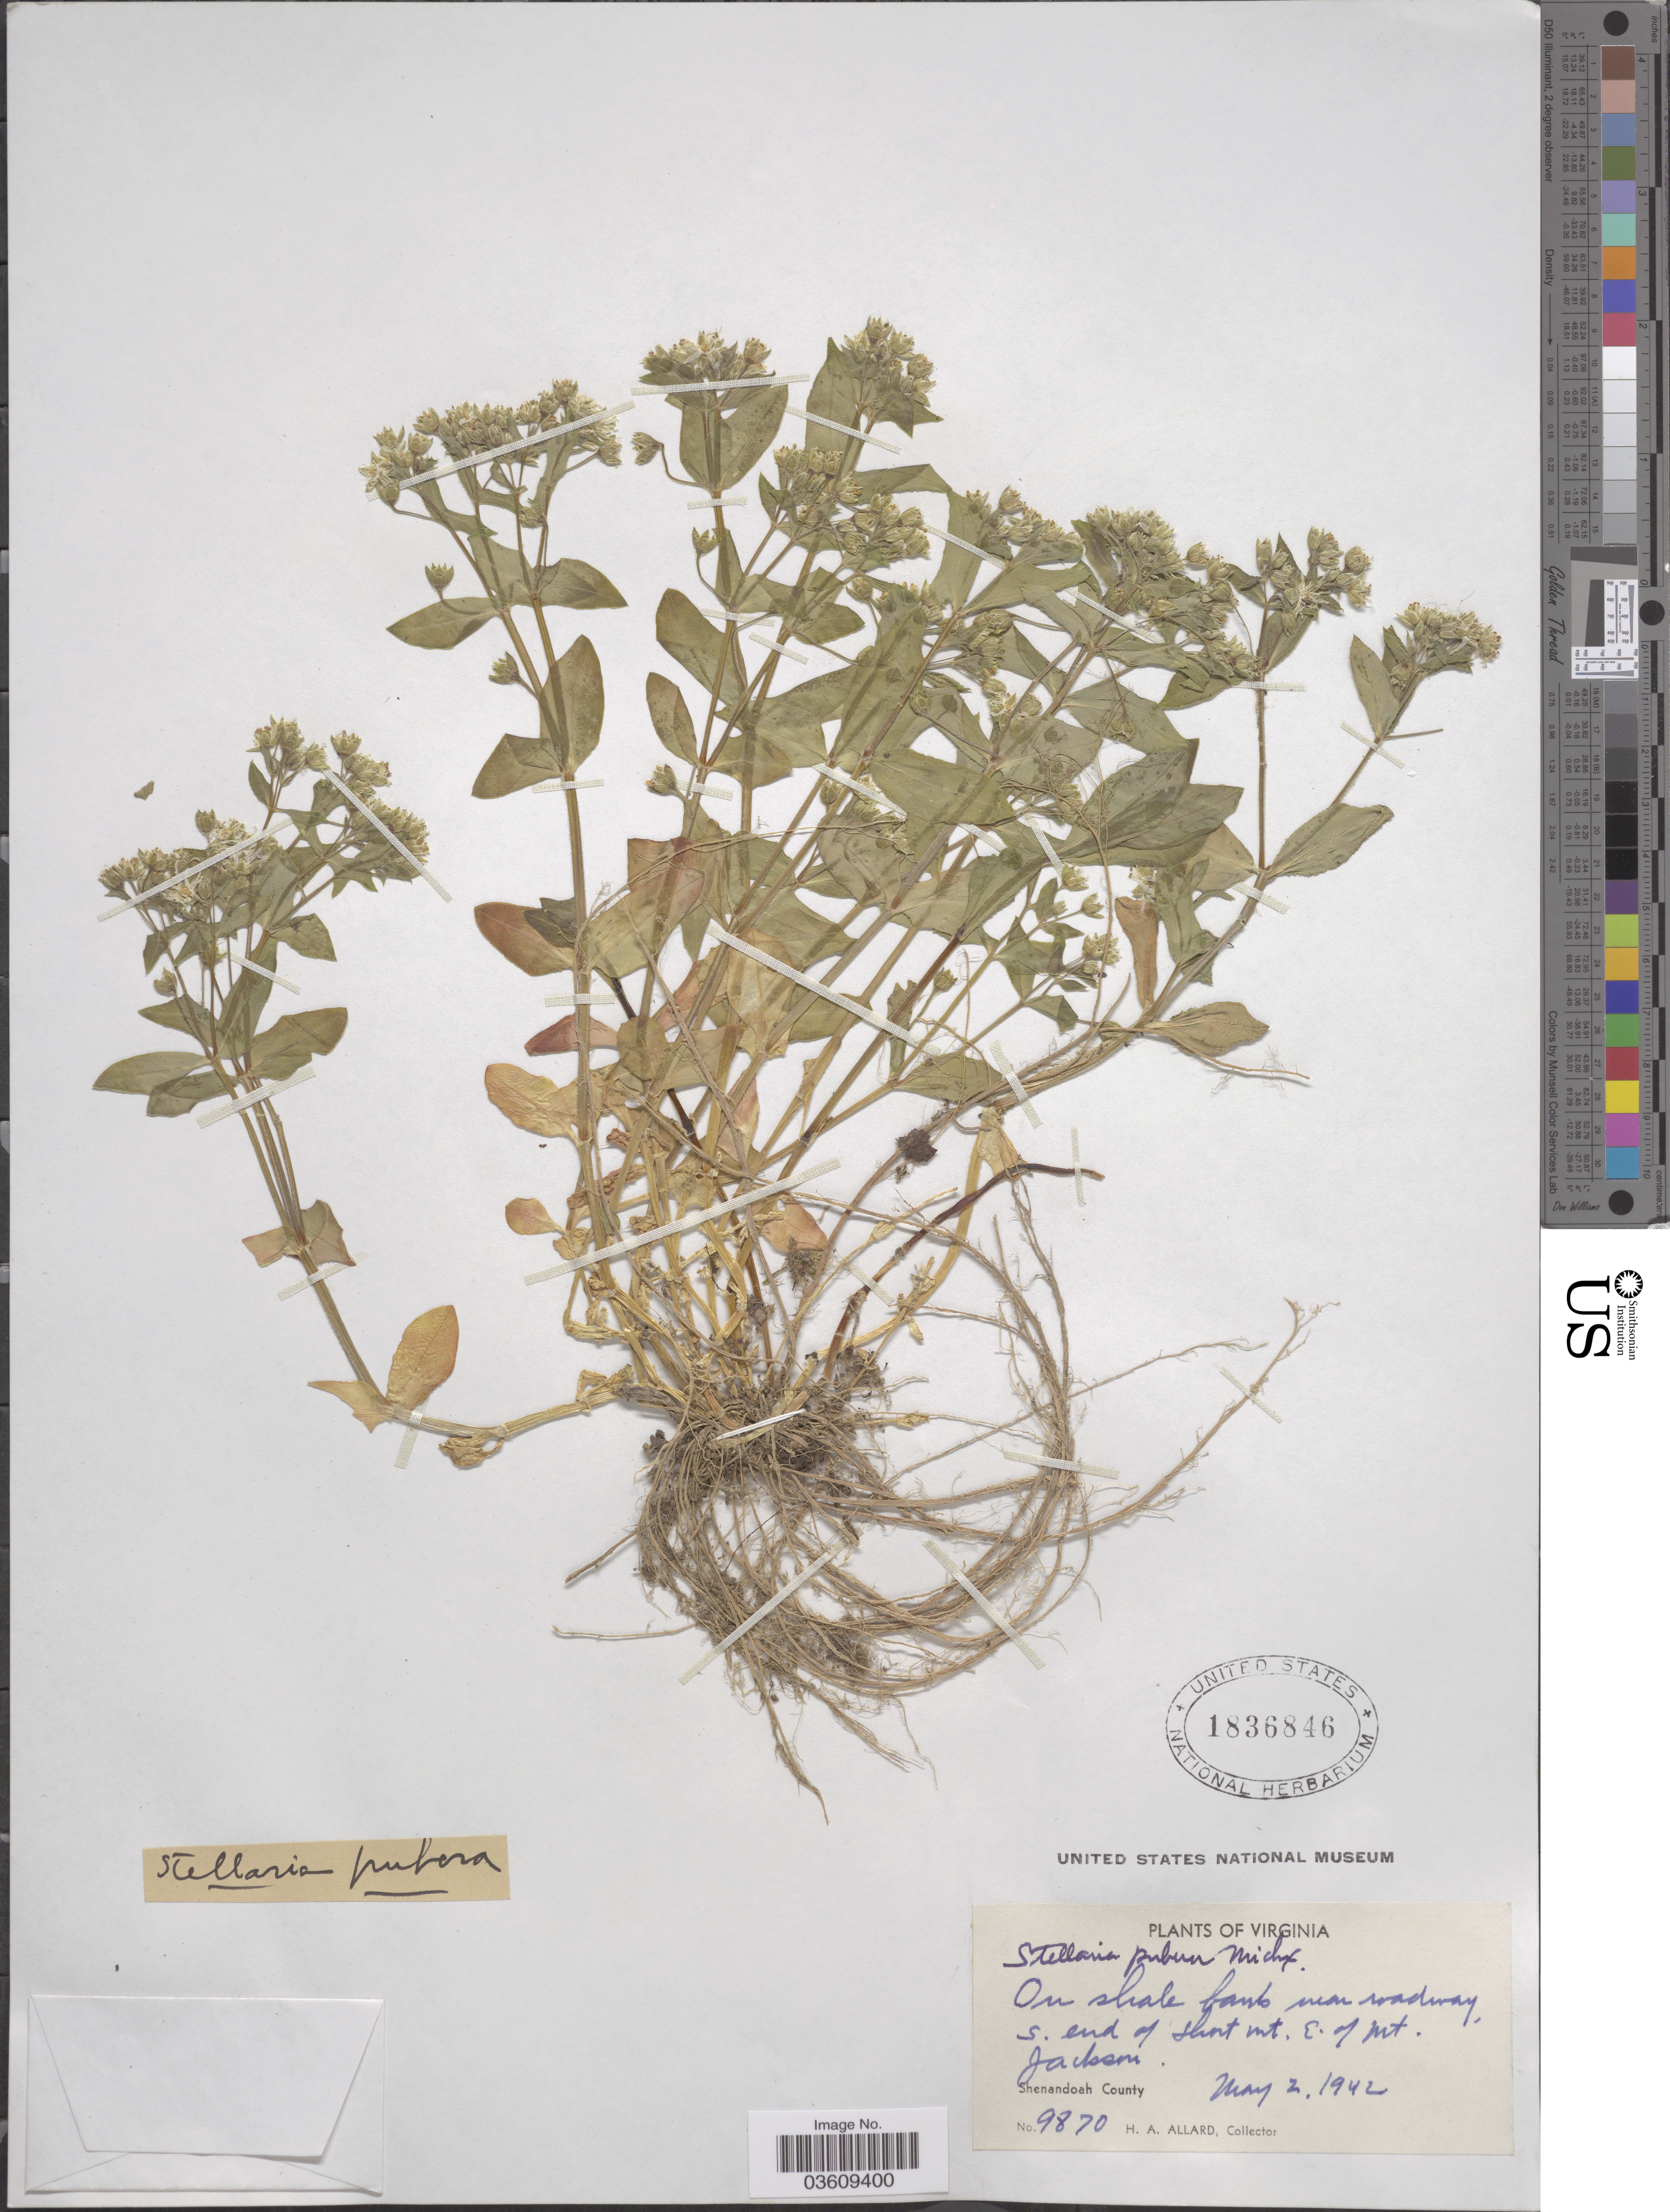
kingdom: Plantae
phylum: Tracheophyta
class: Magnoliopsida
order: Caryophyllales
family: Caryophyllaceae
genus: Stellaria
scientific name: Stellaria pubera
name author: Michx.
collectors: H. A. Allard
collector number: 9870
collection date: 1942-05-02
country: United States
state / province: Virginia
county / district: Shenandoah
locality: On shale bank near roadway, s. end of Short Mt. E. of Mt. Jackson. Shenandoah County.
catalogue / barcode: US 1836846